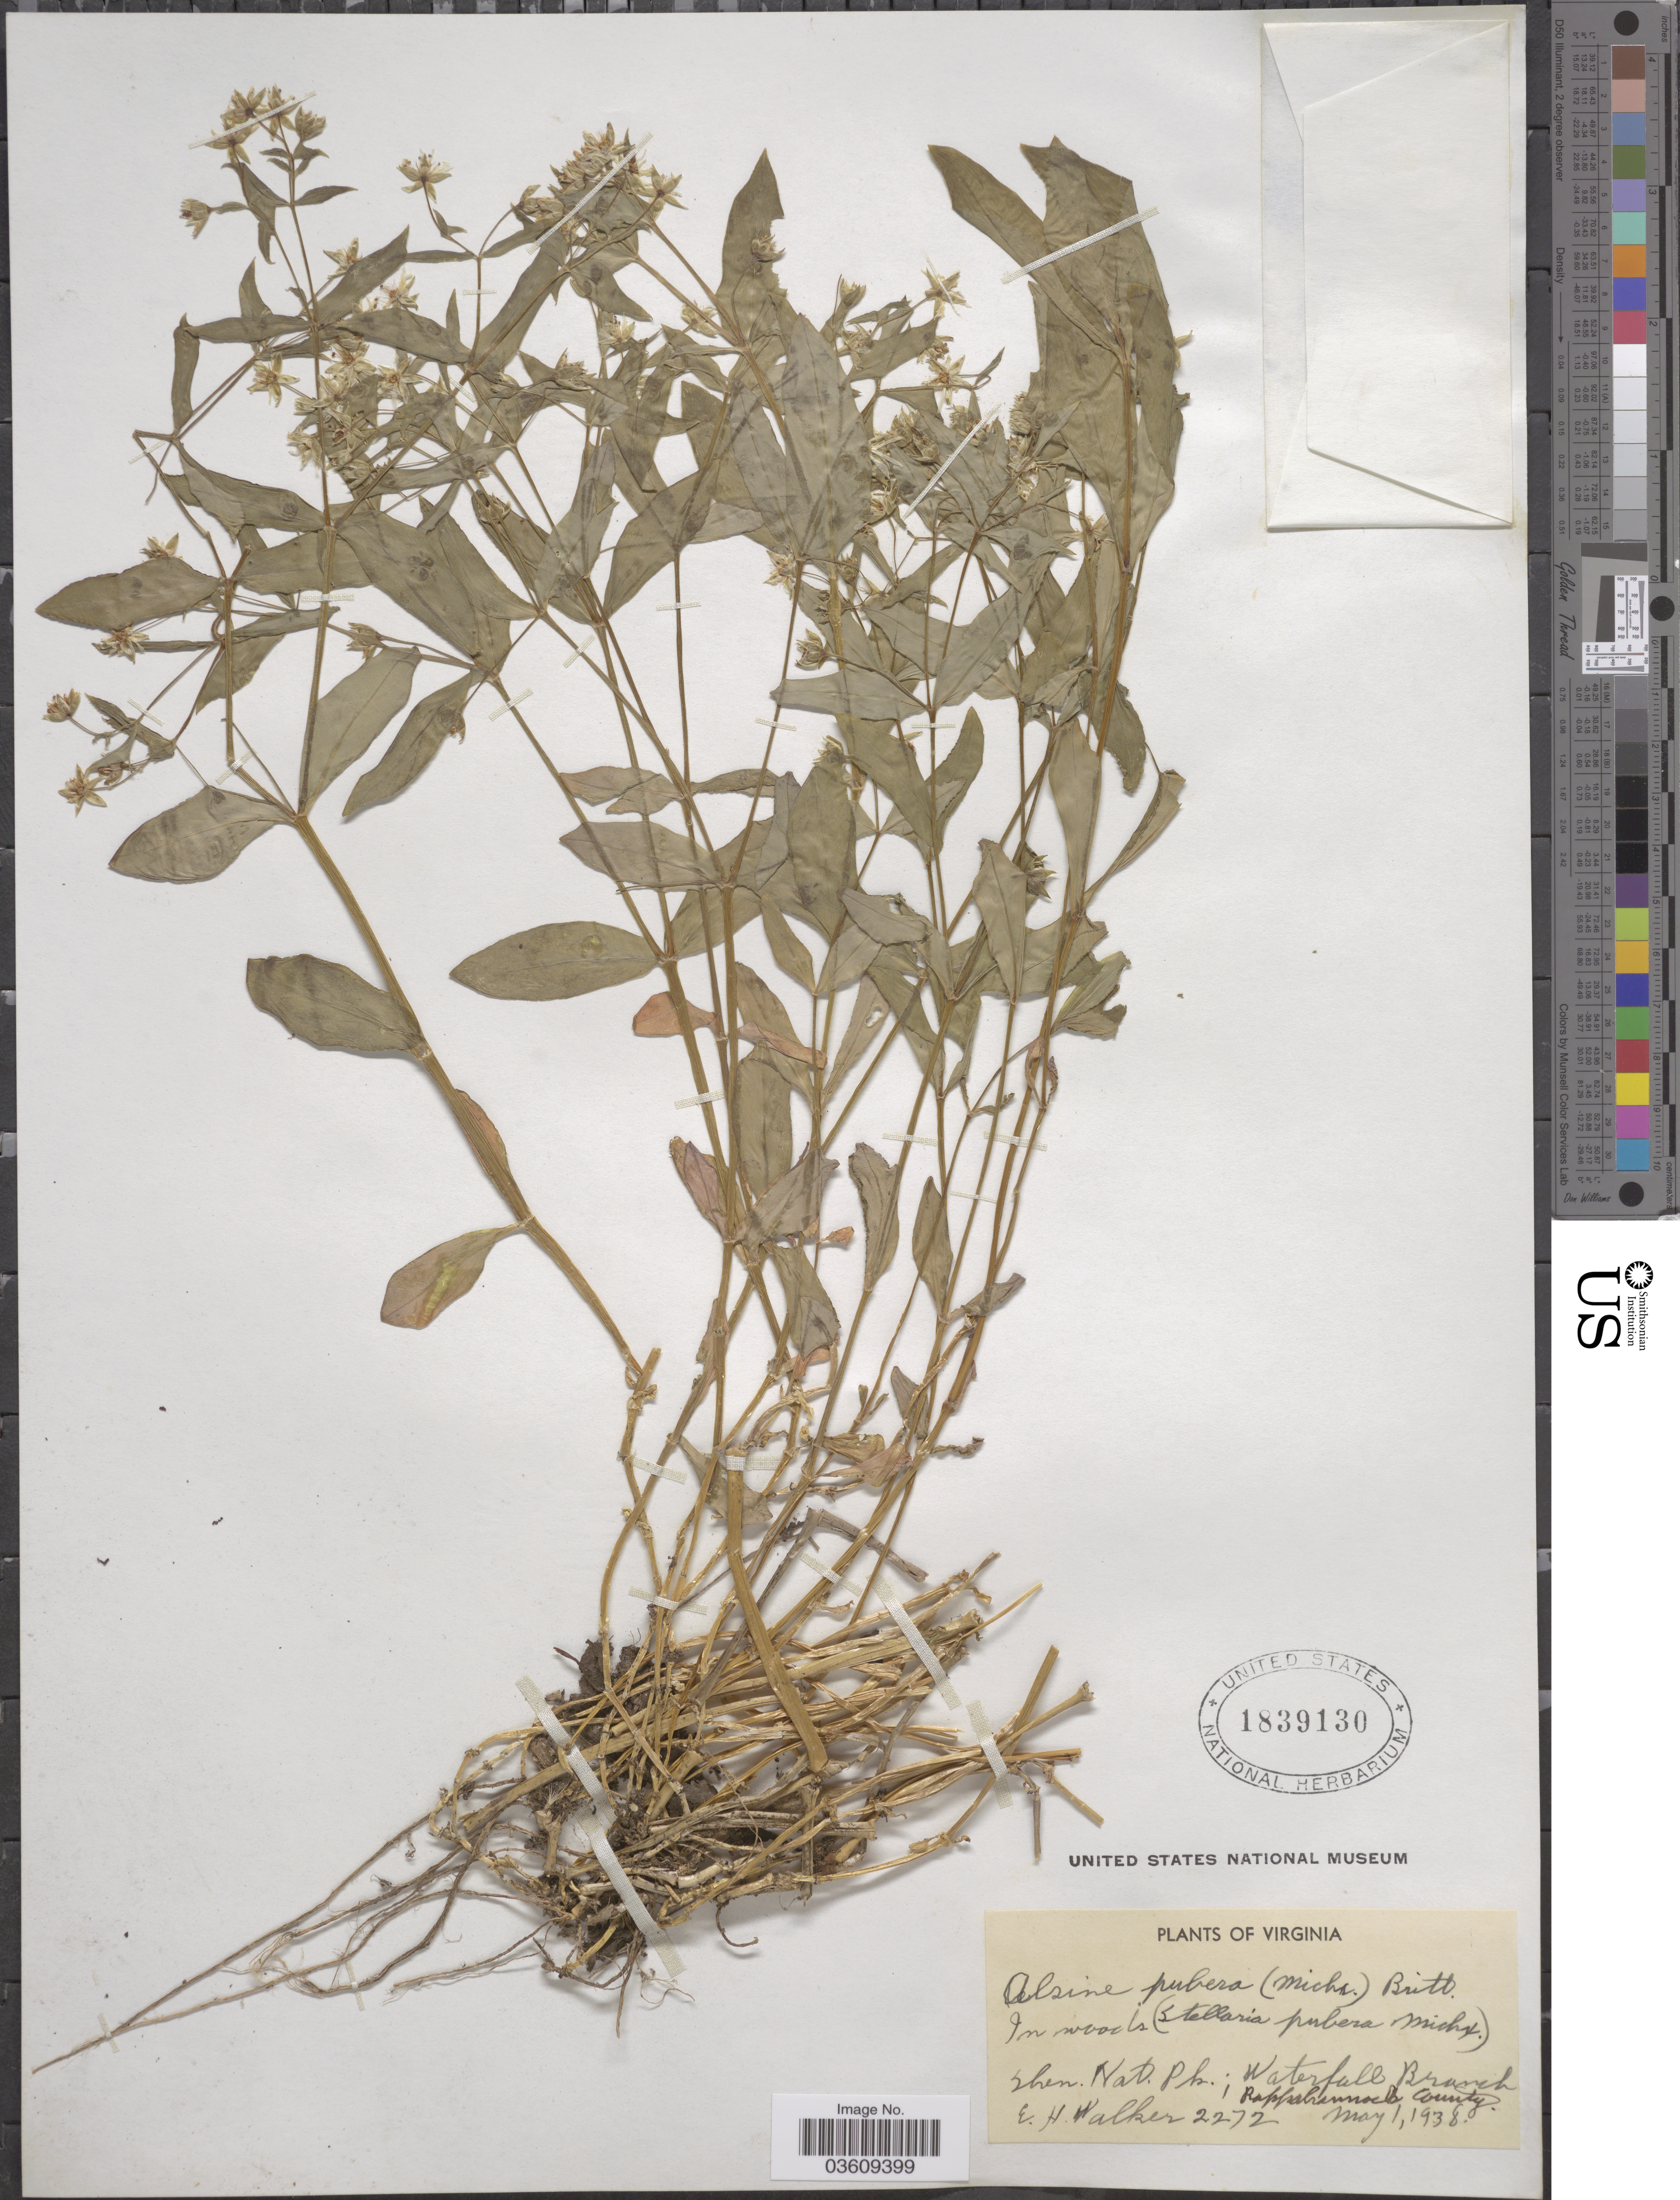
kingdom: Plantae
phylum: Tracheophyta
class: Magnoliopsida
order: Caryophyllales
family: Caryophyllaceae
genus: Stellaria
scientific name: Stellaria pubera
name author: Michx.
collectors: E. H. Walker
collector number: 2272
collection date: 1938-05-01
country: United States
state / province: Virginia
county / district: Rappahannock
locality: In woods. Shen. Nat. Pk.; Waterfall Branch. Rappahannock County.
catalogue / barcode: US 1839130